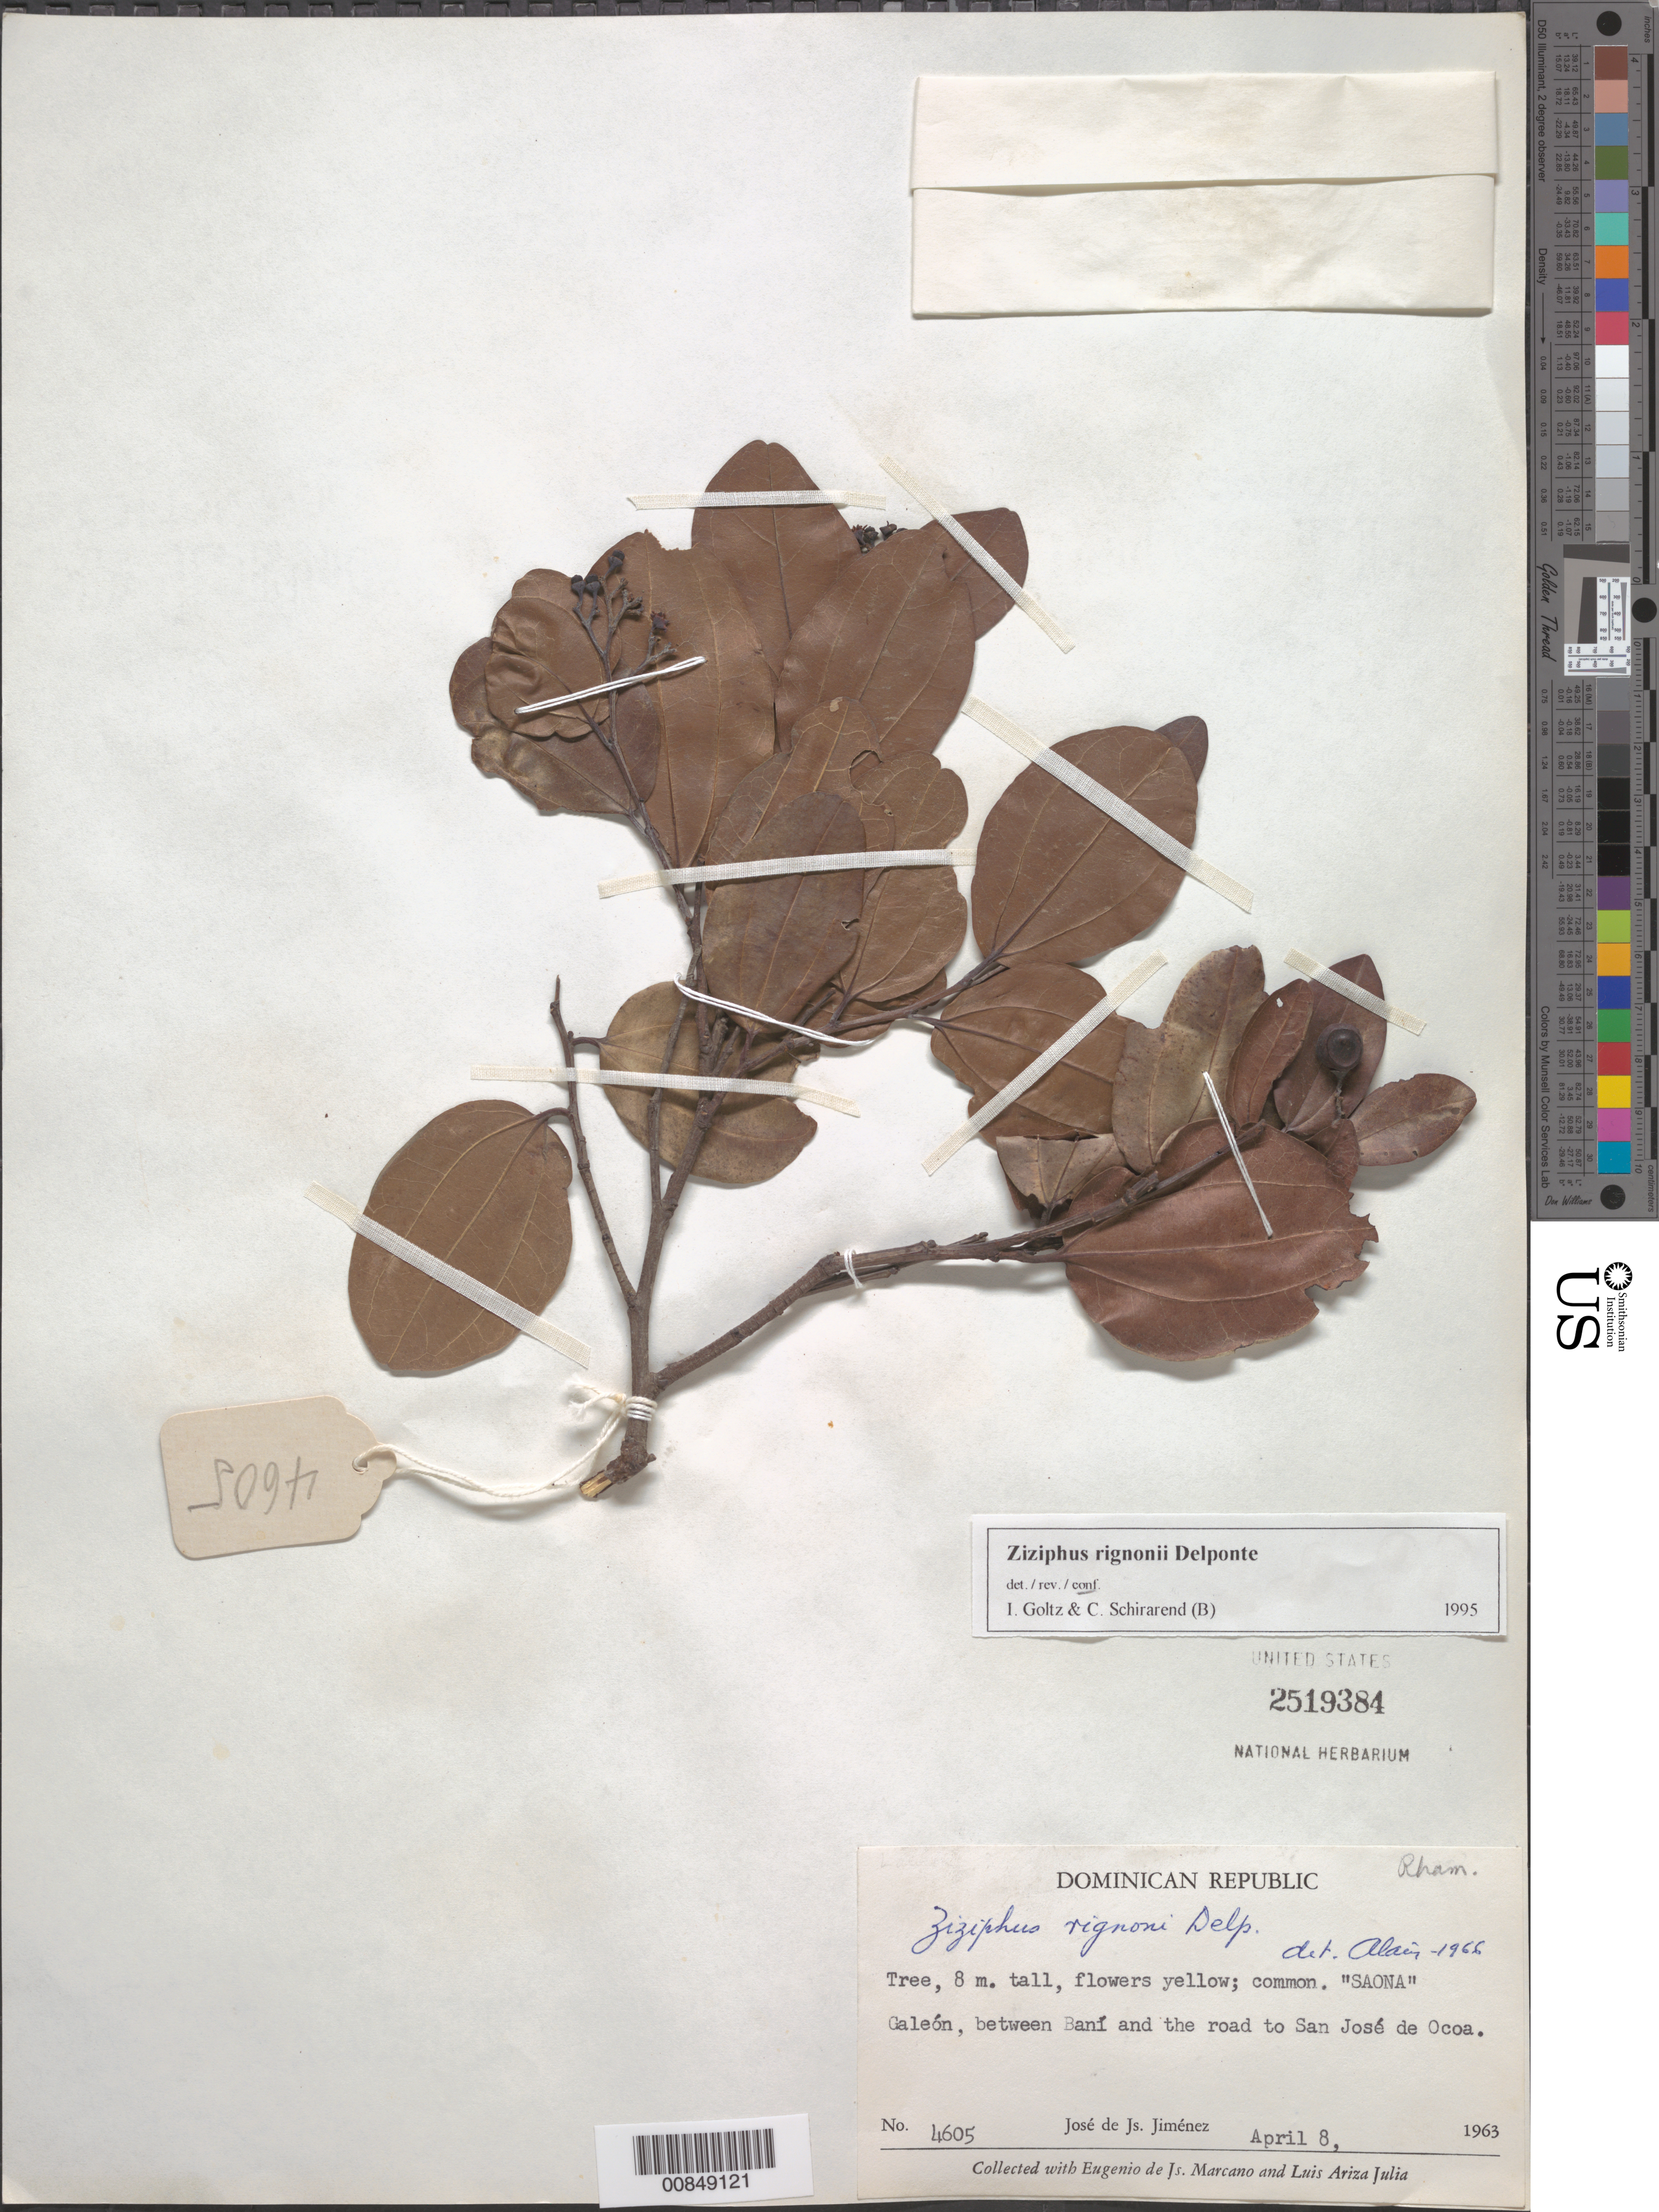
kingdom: Plantae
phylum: Tracheophyta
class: Magnoliopsida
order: Rosales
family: Rhamnaceae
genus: Sarcomphalus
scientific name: Sarcomphalus domingensis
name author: (Spreng.) Krug & Urb.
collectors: J. J. Jiménez Almonte, E. J. Marcano F. & L. Ariza-Julia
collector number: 4605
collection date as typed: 08 Apr 1963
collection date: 1963-04-08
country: Dominican Republic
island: Hispaniola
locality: Galeón, between Baní and the road to San José de Ocoa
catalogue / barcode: US 2519384